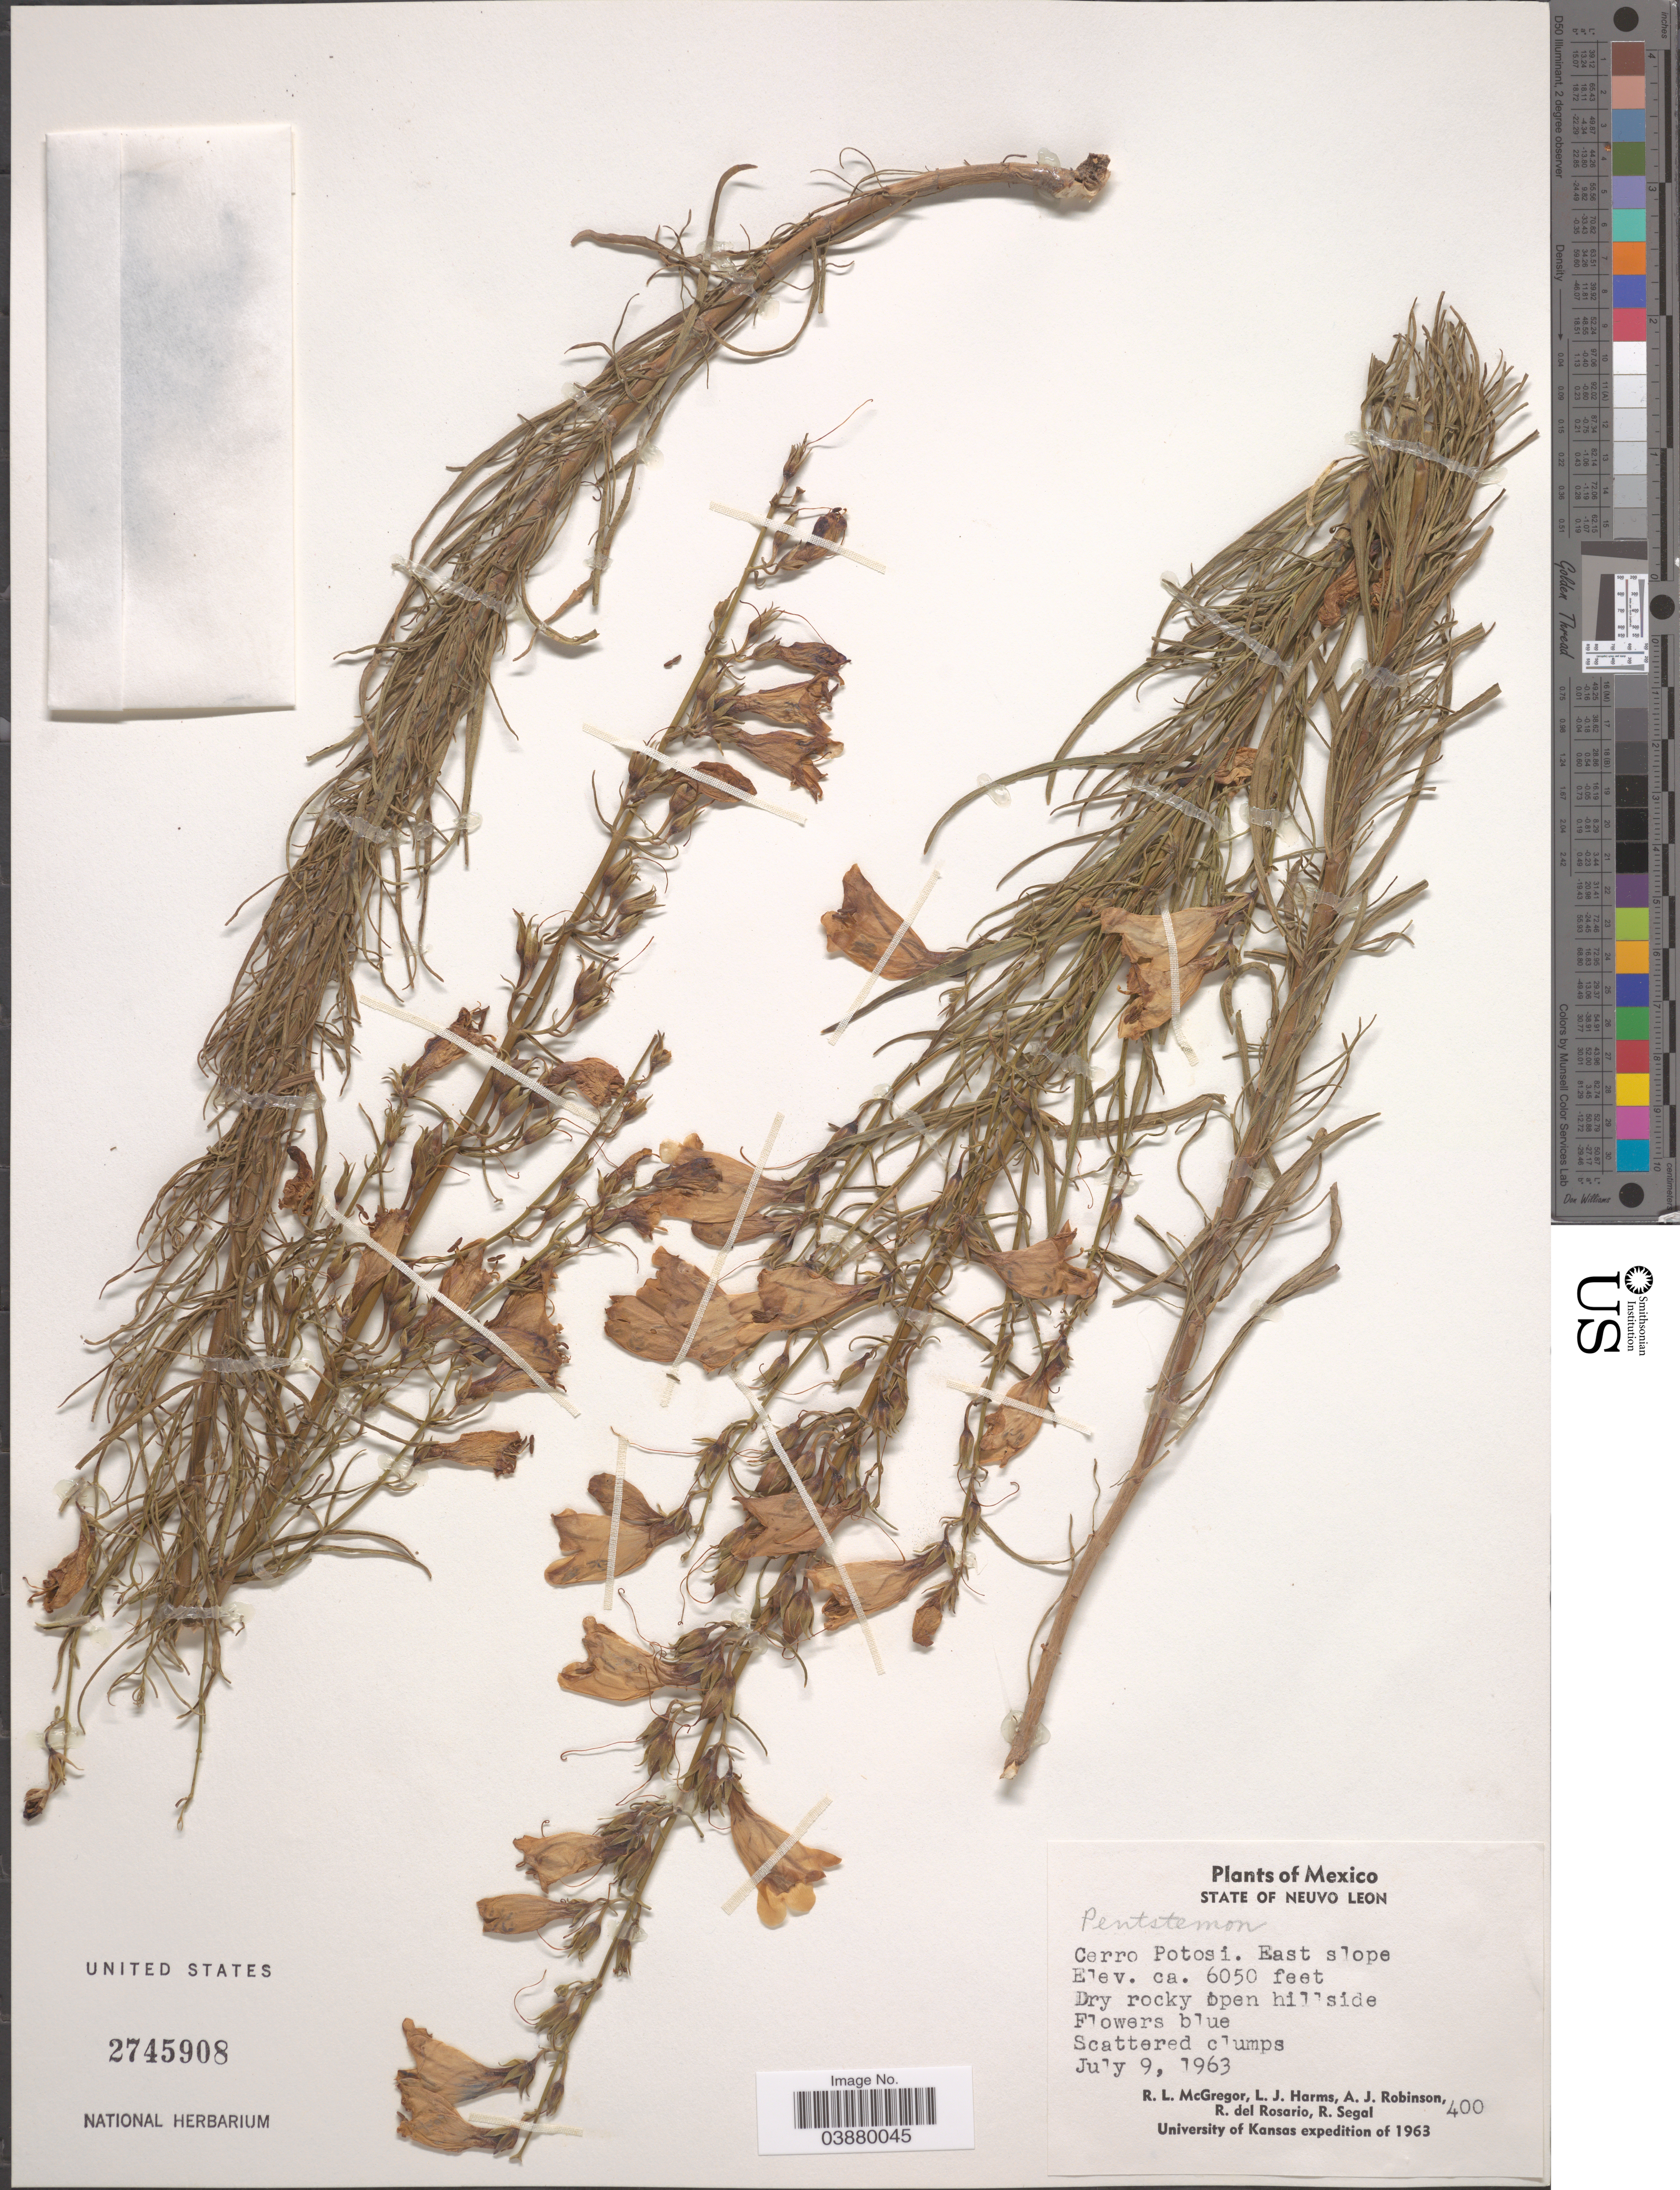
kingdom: Plantae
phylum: Tracheophyta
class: Magnoliopsida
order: Lamiales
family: Plantaginaceae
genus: Penstemon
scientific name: Penstemon sp.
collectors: R. McGregor, L. Harms, A. J. Robinson, R. del Rosario & R. Segal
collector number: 400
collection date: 1963-07-09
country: Mexico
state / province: Nuevo León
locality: Cerro Potosi. East slope.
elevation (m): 1844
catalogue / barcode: US 2745908